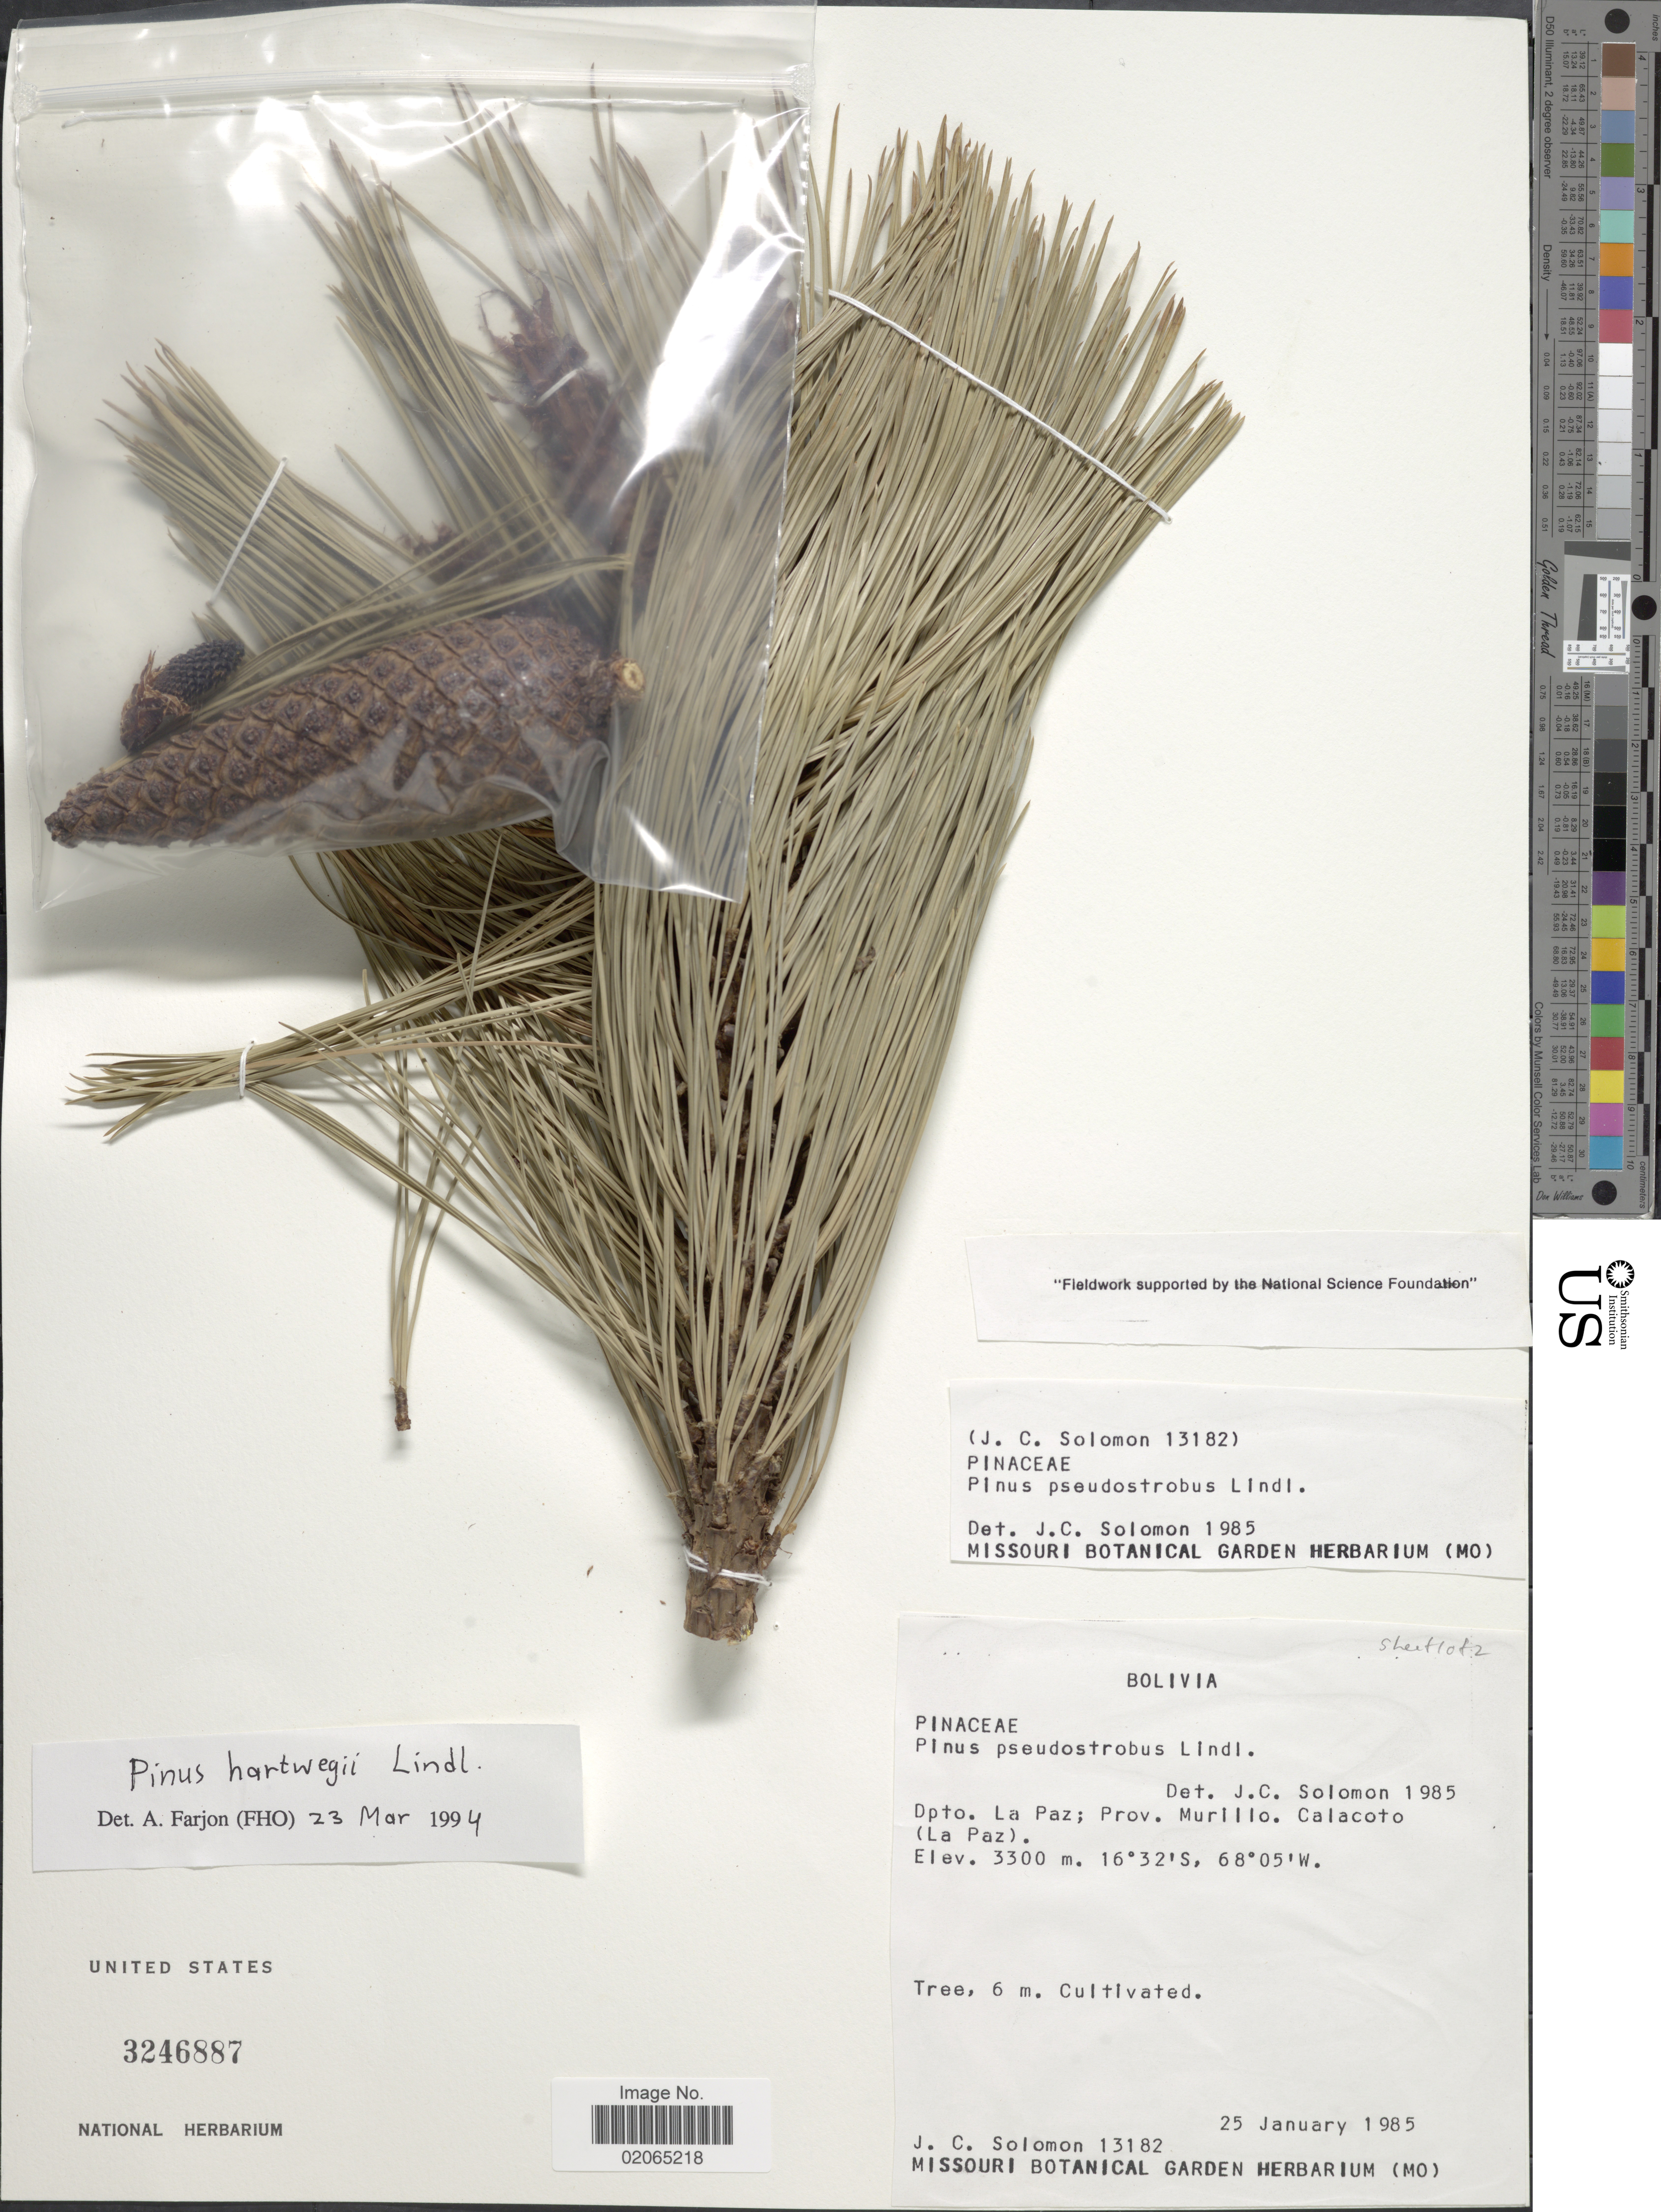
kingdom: Plantae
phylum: Tracheophyta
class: Pinopsida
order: Pinales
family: Pinaceae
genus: Pinus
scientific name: Pinus hartwegii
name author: Lindl.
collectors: J. C. Solomon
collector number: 13182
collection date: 1985-01-25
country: Bolivia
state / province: La Paz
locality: Dpto. La Paz; Prov. Murillo. Calacoto (La Paz)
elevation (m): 3300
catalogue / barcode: US 3246887